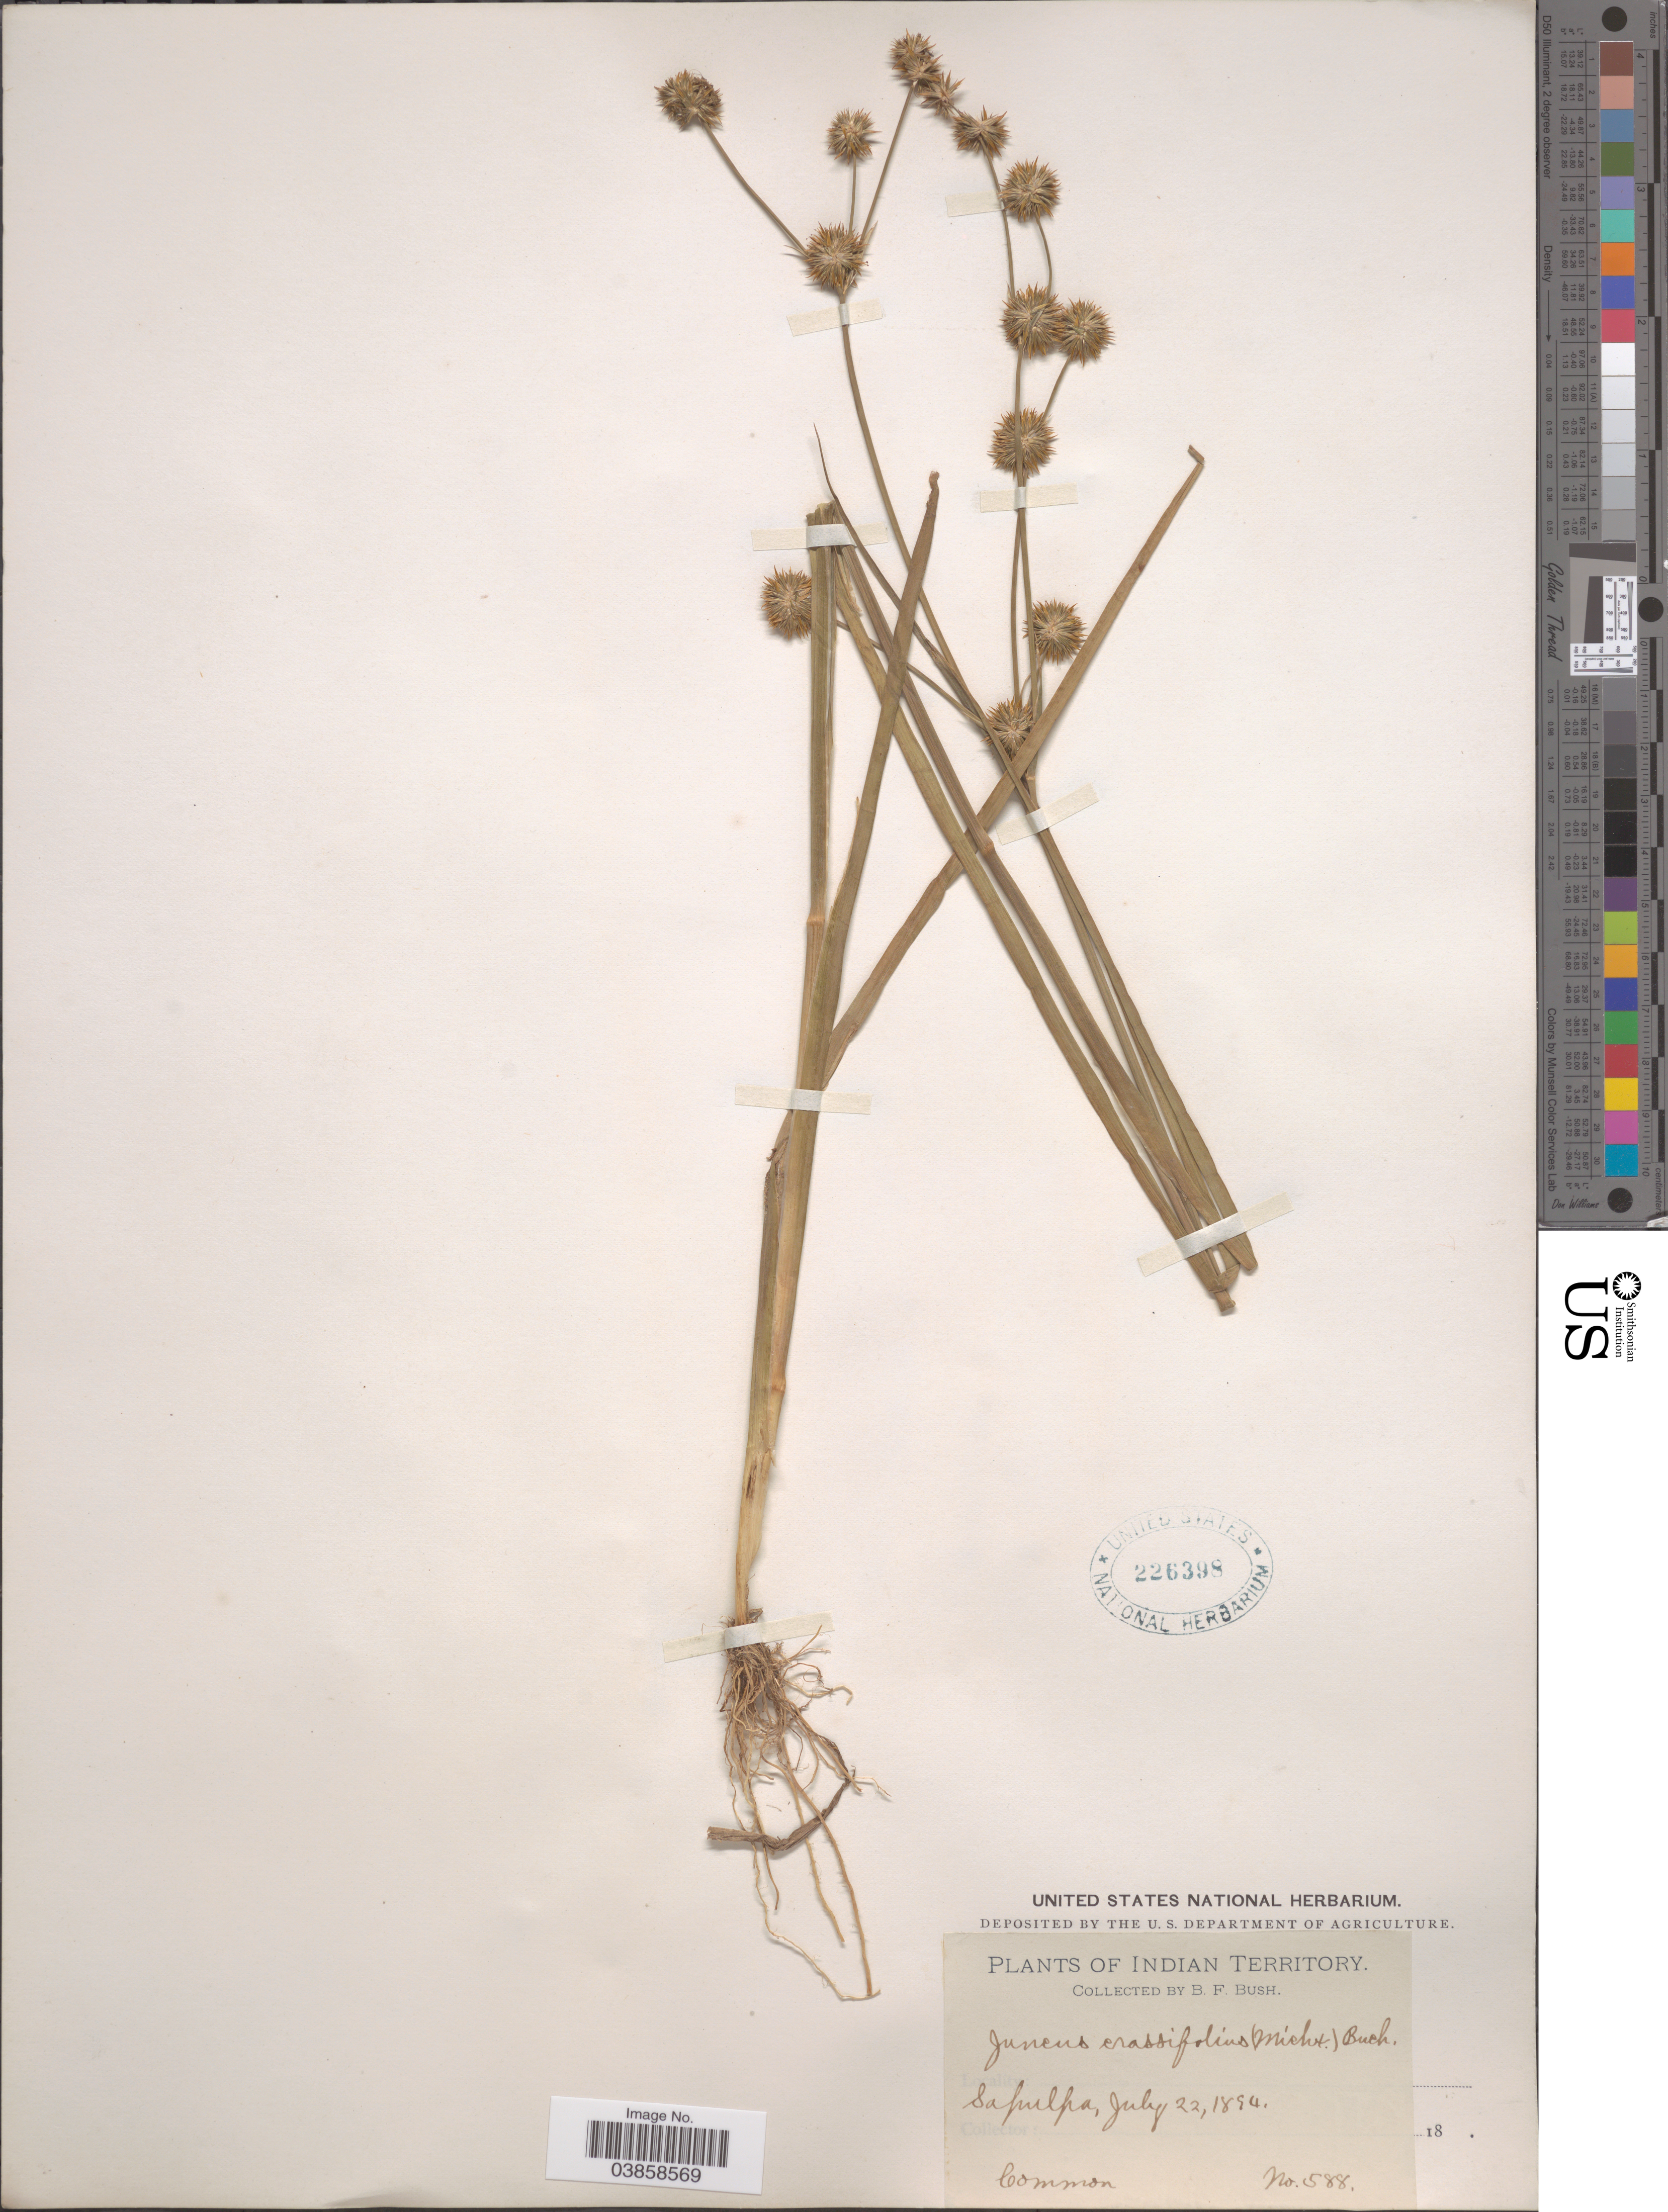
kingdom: Plantae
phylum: Tracheophyta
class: Liliopsida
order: Poales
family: Juncaceae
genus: Juncus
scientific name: Juncus validus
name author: Coville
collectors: B. F. Bush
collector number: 588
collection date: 1894-07-22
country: United States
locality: Indian Territory.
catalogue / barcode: US 226398